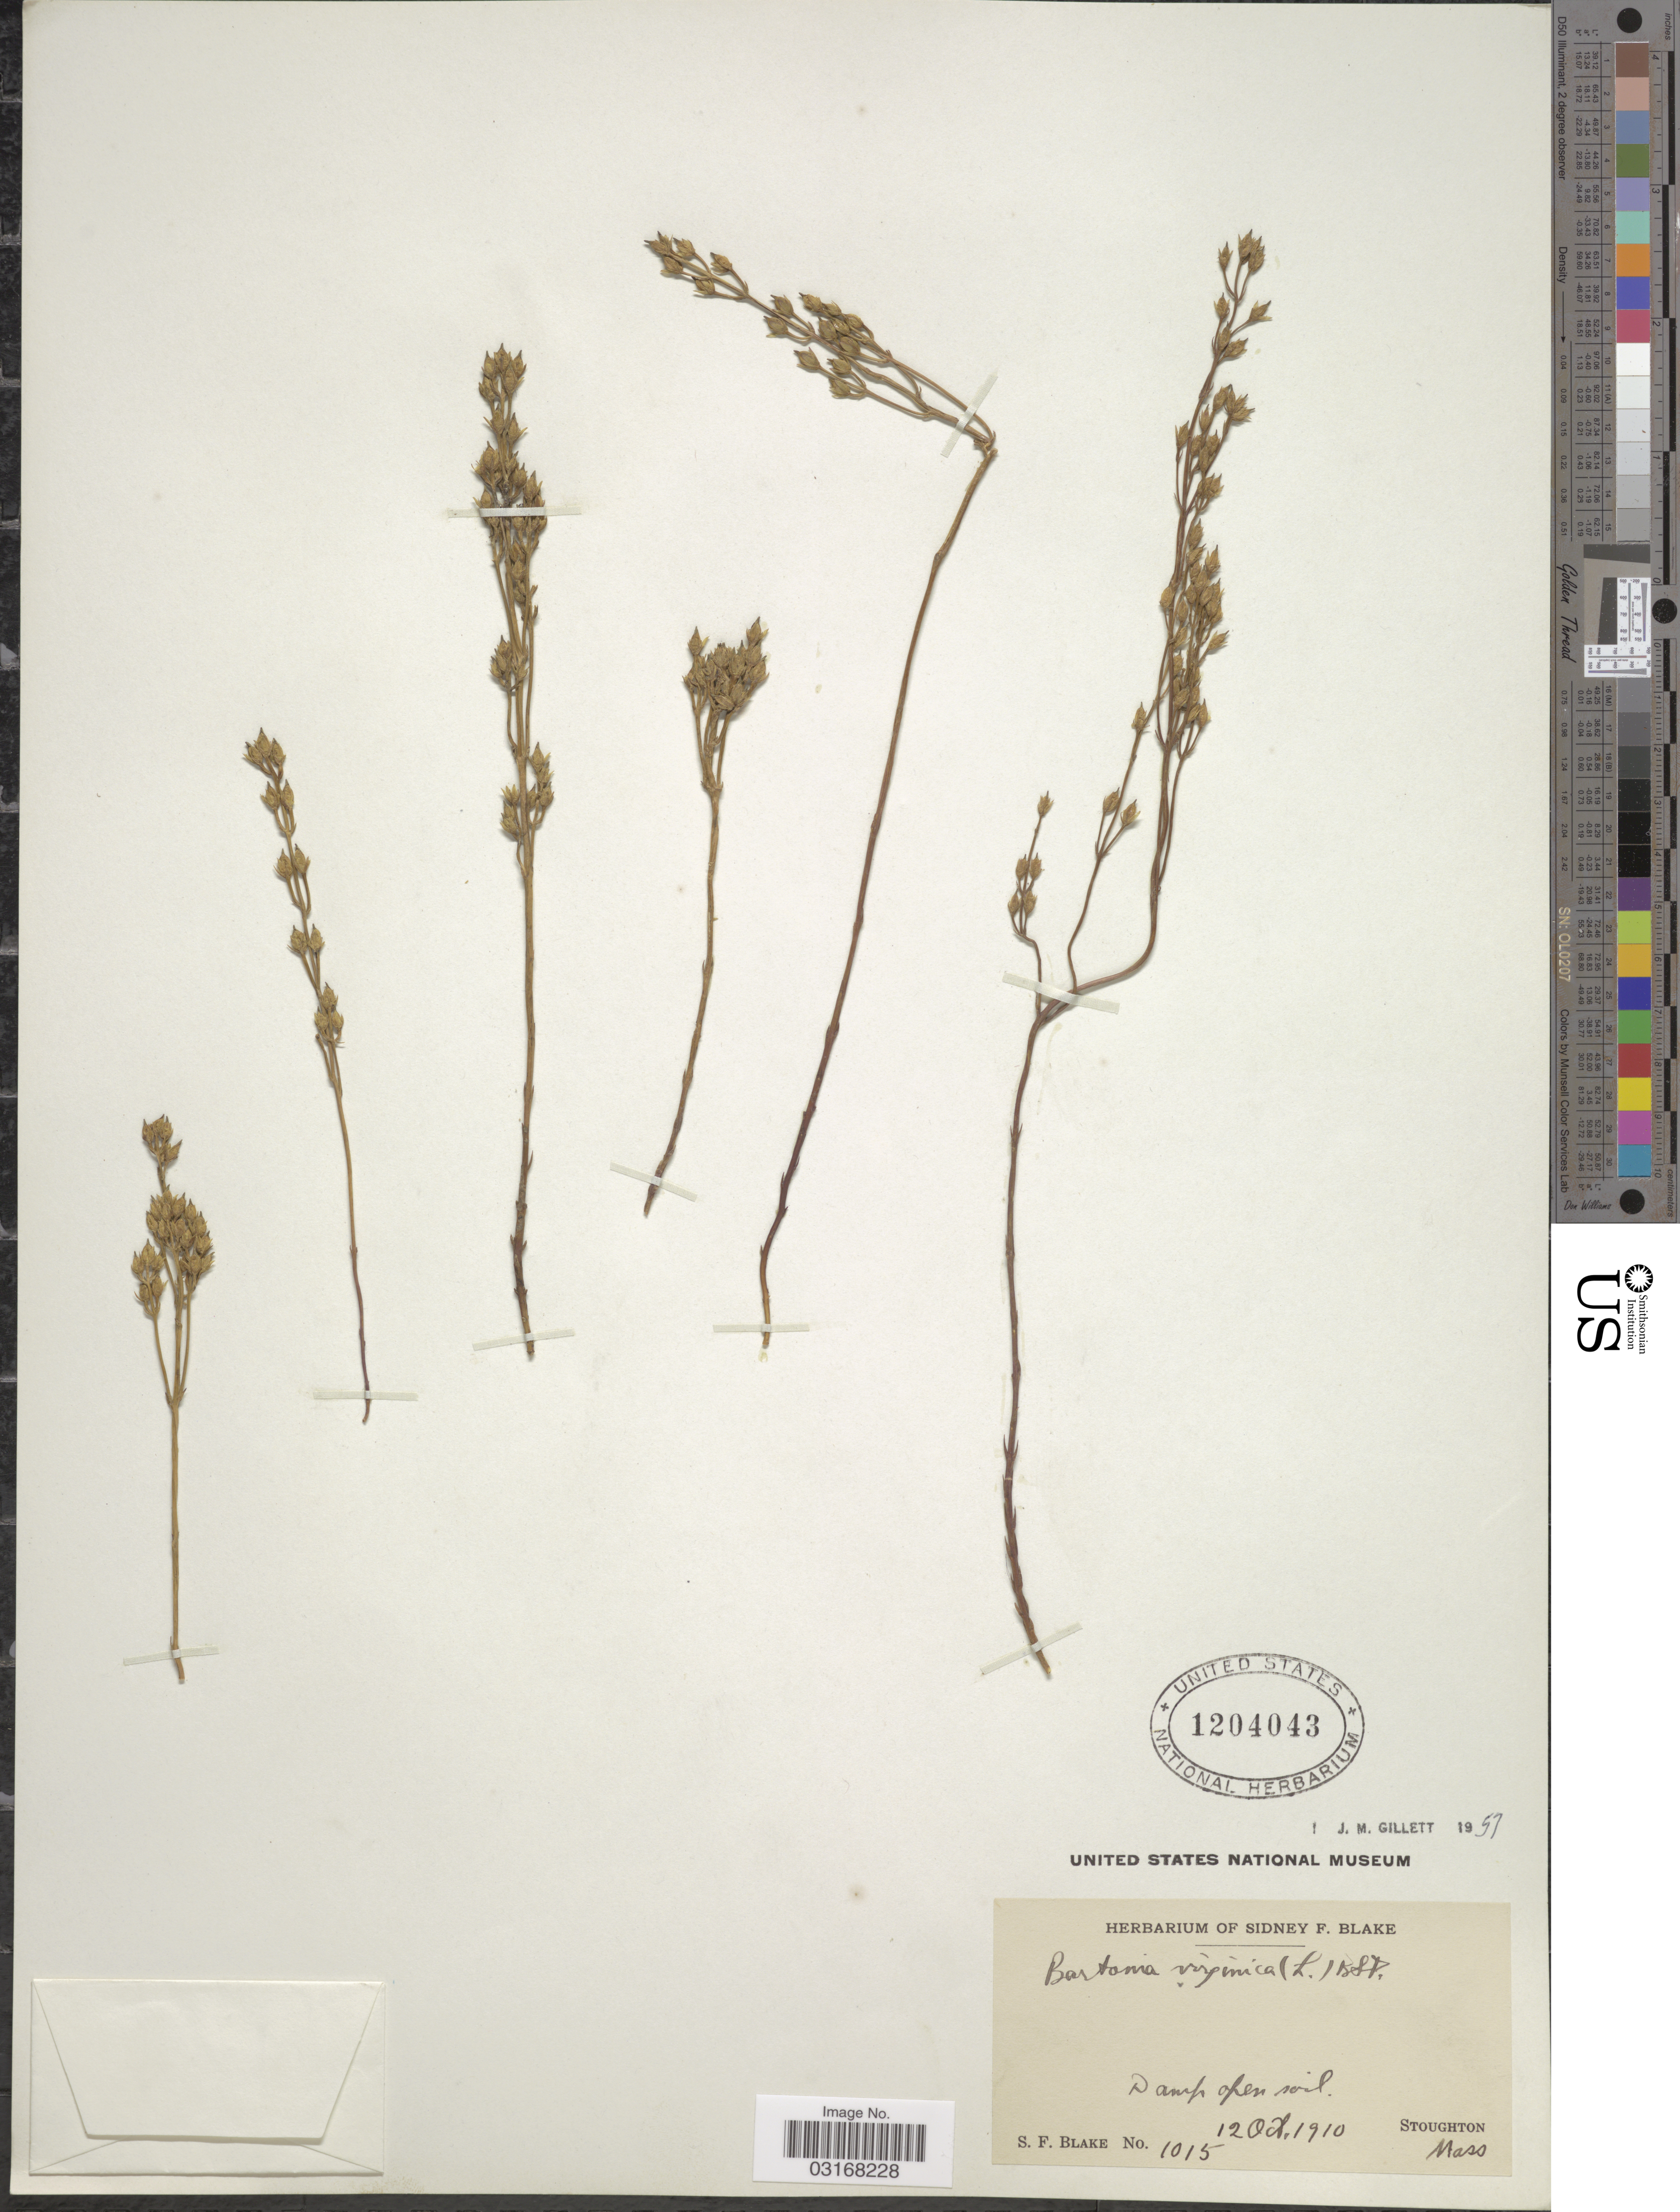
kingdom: Plantae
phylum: Tracheophyta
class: Magnoliopsida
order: Gentianales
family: Gentianaceae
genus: Bartonia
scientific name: Bartonia virginica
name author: (L.) Britton, Stearns & Poggenb.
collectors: S. Blake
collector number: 1015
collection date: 1910-10-12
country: United States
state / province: Massachusetts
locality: Stoughton. Mass.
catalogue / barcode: US 1204043